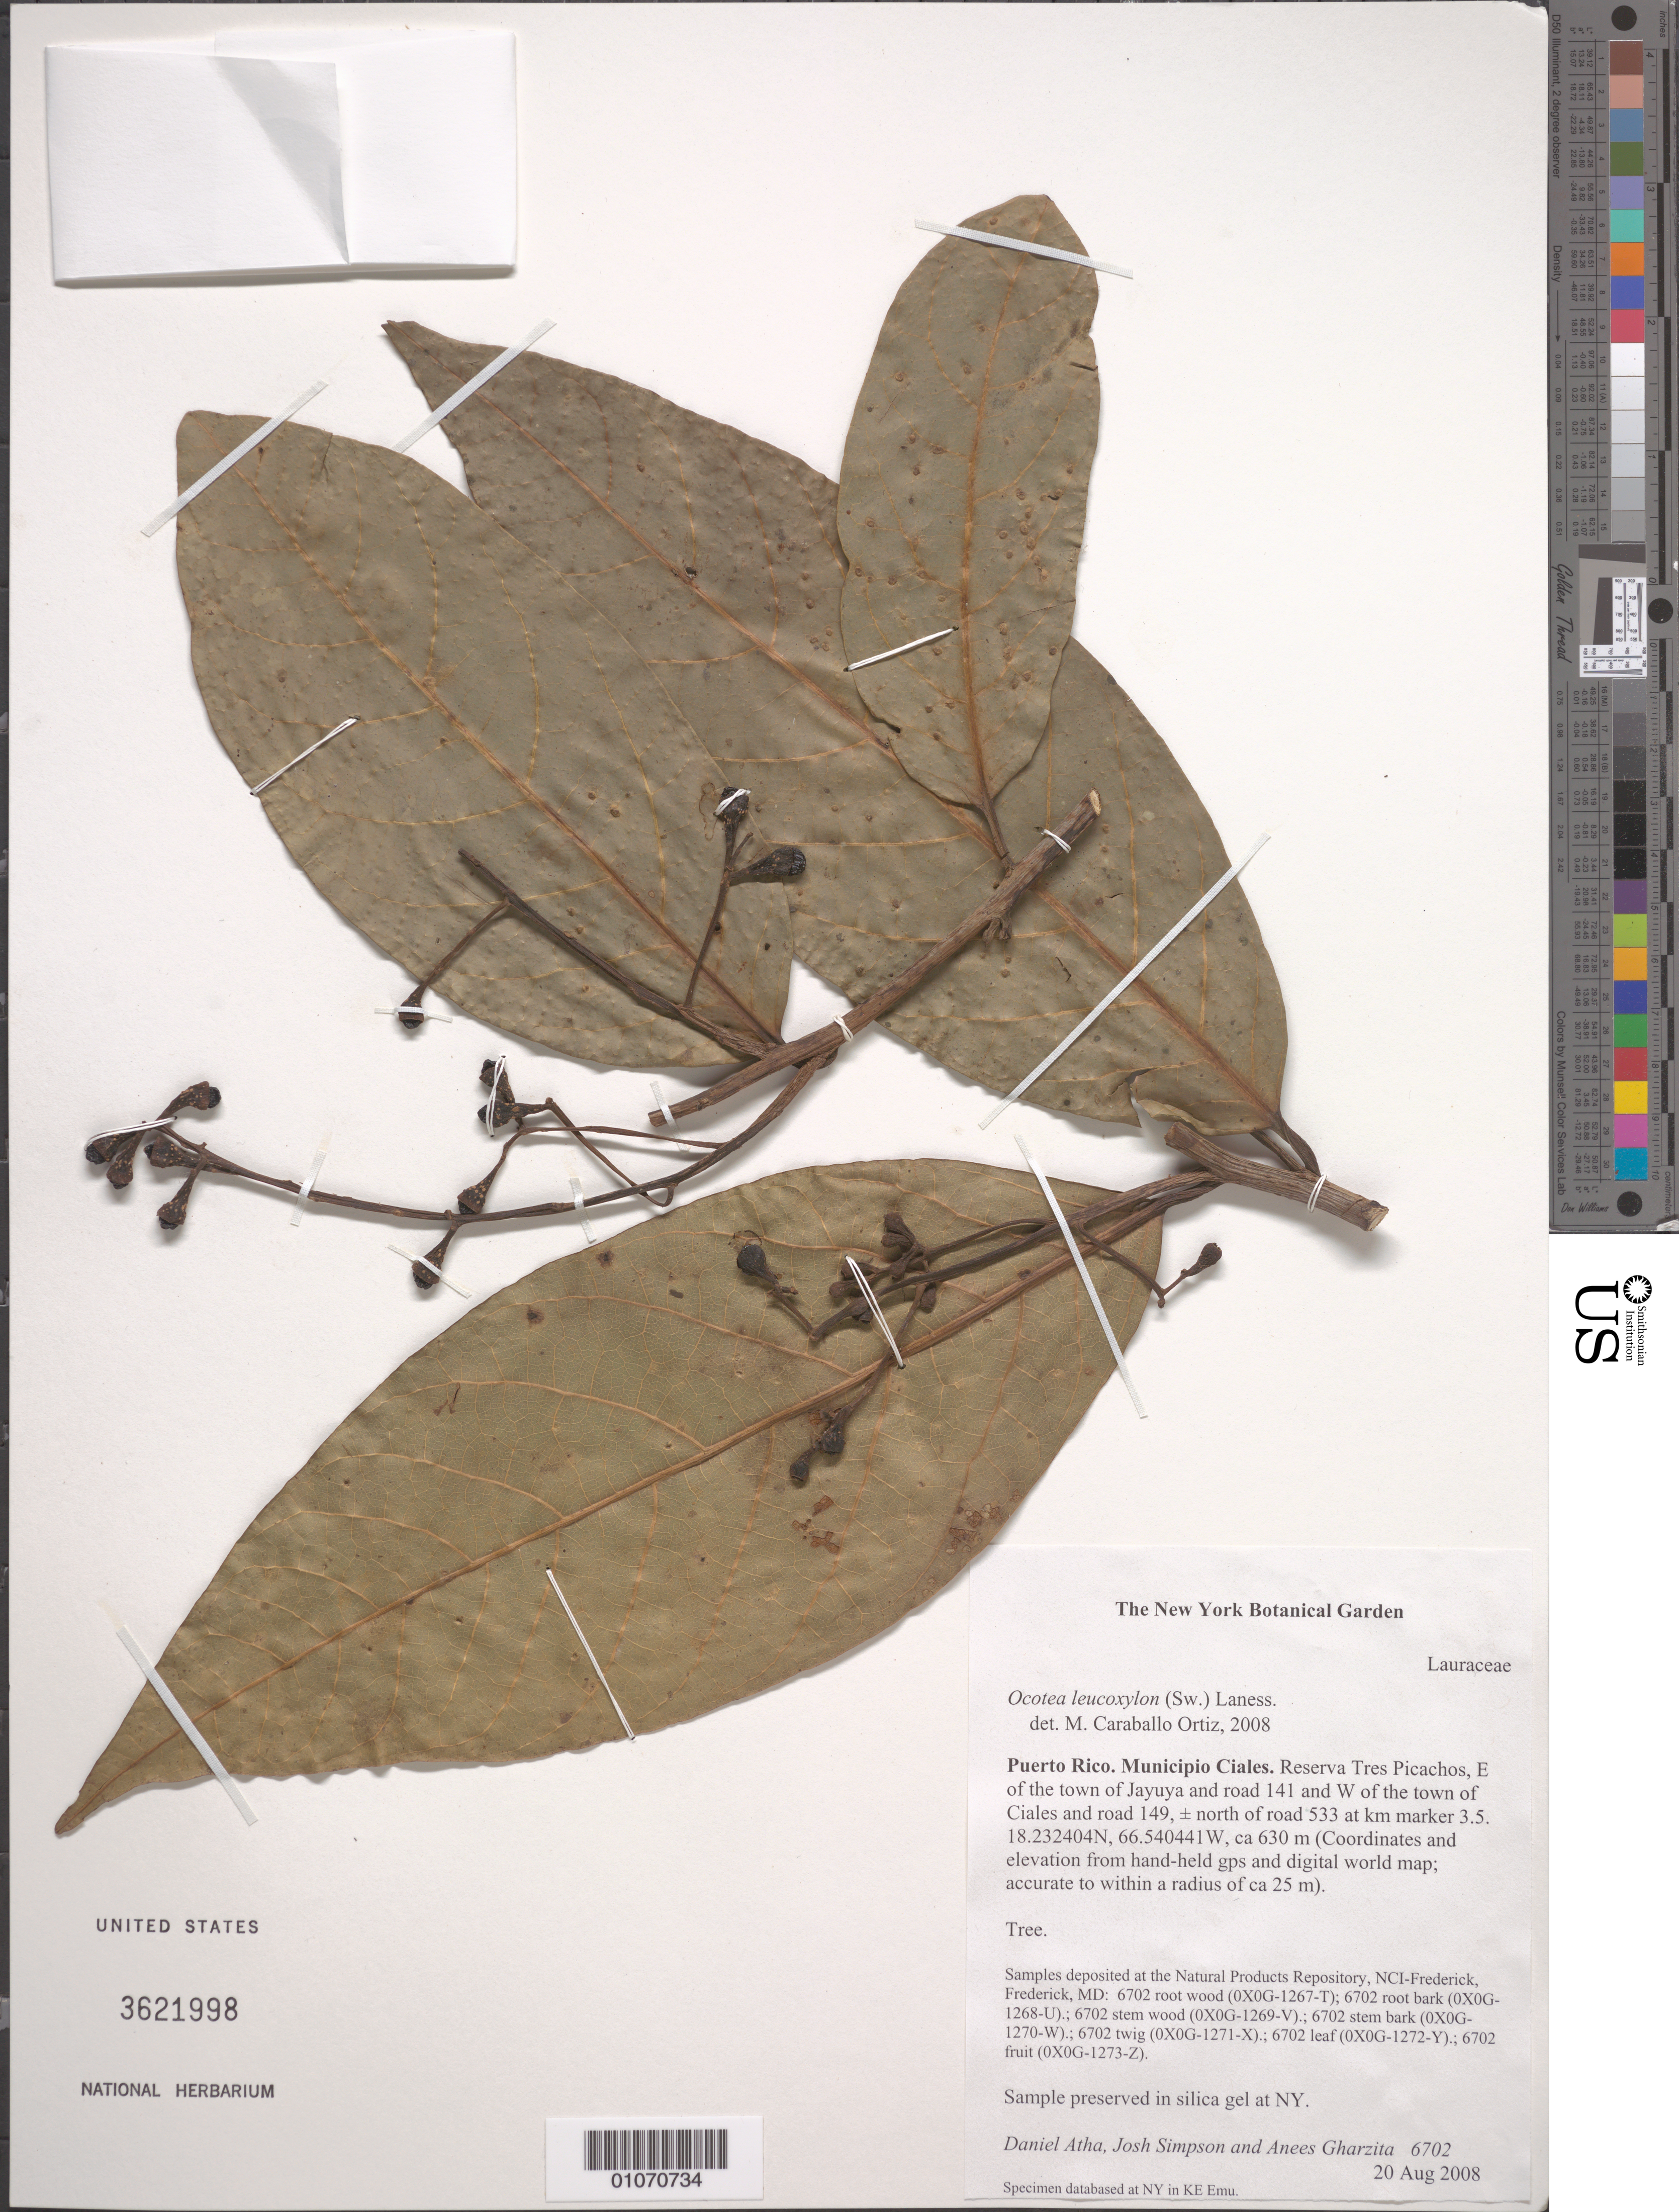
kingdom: Plantae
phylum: Tracheophyta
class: Magnoliopsida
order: Laurales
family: Lauraceae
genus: Ocotea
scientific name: Ocotea leucoxylon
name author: (Sw.) Laness.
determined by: Caraballo-Ortiz, Marcos A., (MISS), University of Mississippi (UNITED STATES)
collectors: D. Atha, J. Simpson & A. Gharzita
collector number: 6702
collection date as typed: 20 Aug 2008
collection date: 2008-08-20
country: Puerto Rico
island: Puerto Rico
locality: Reserva Tres Picachos, E of the town of Jayuya and road 141 and W of the town of Ciales and road 149, ± north of road 533 at km marker 3.5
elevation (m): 630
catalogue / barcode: US 3621998